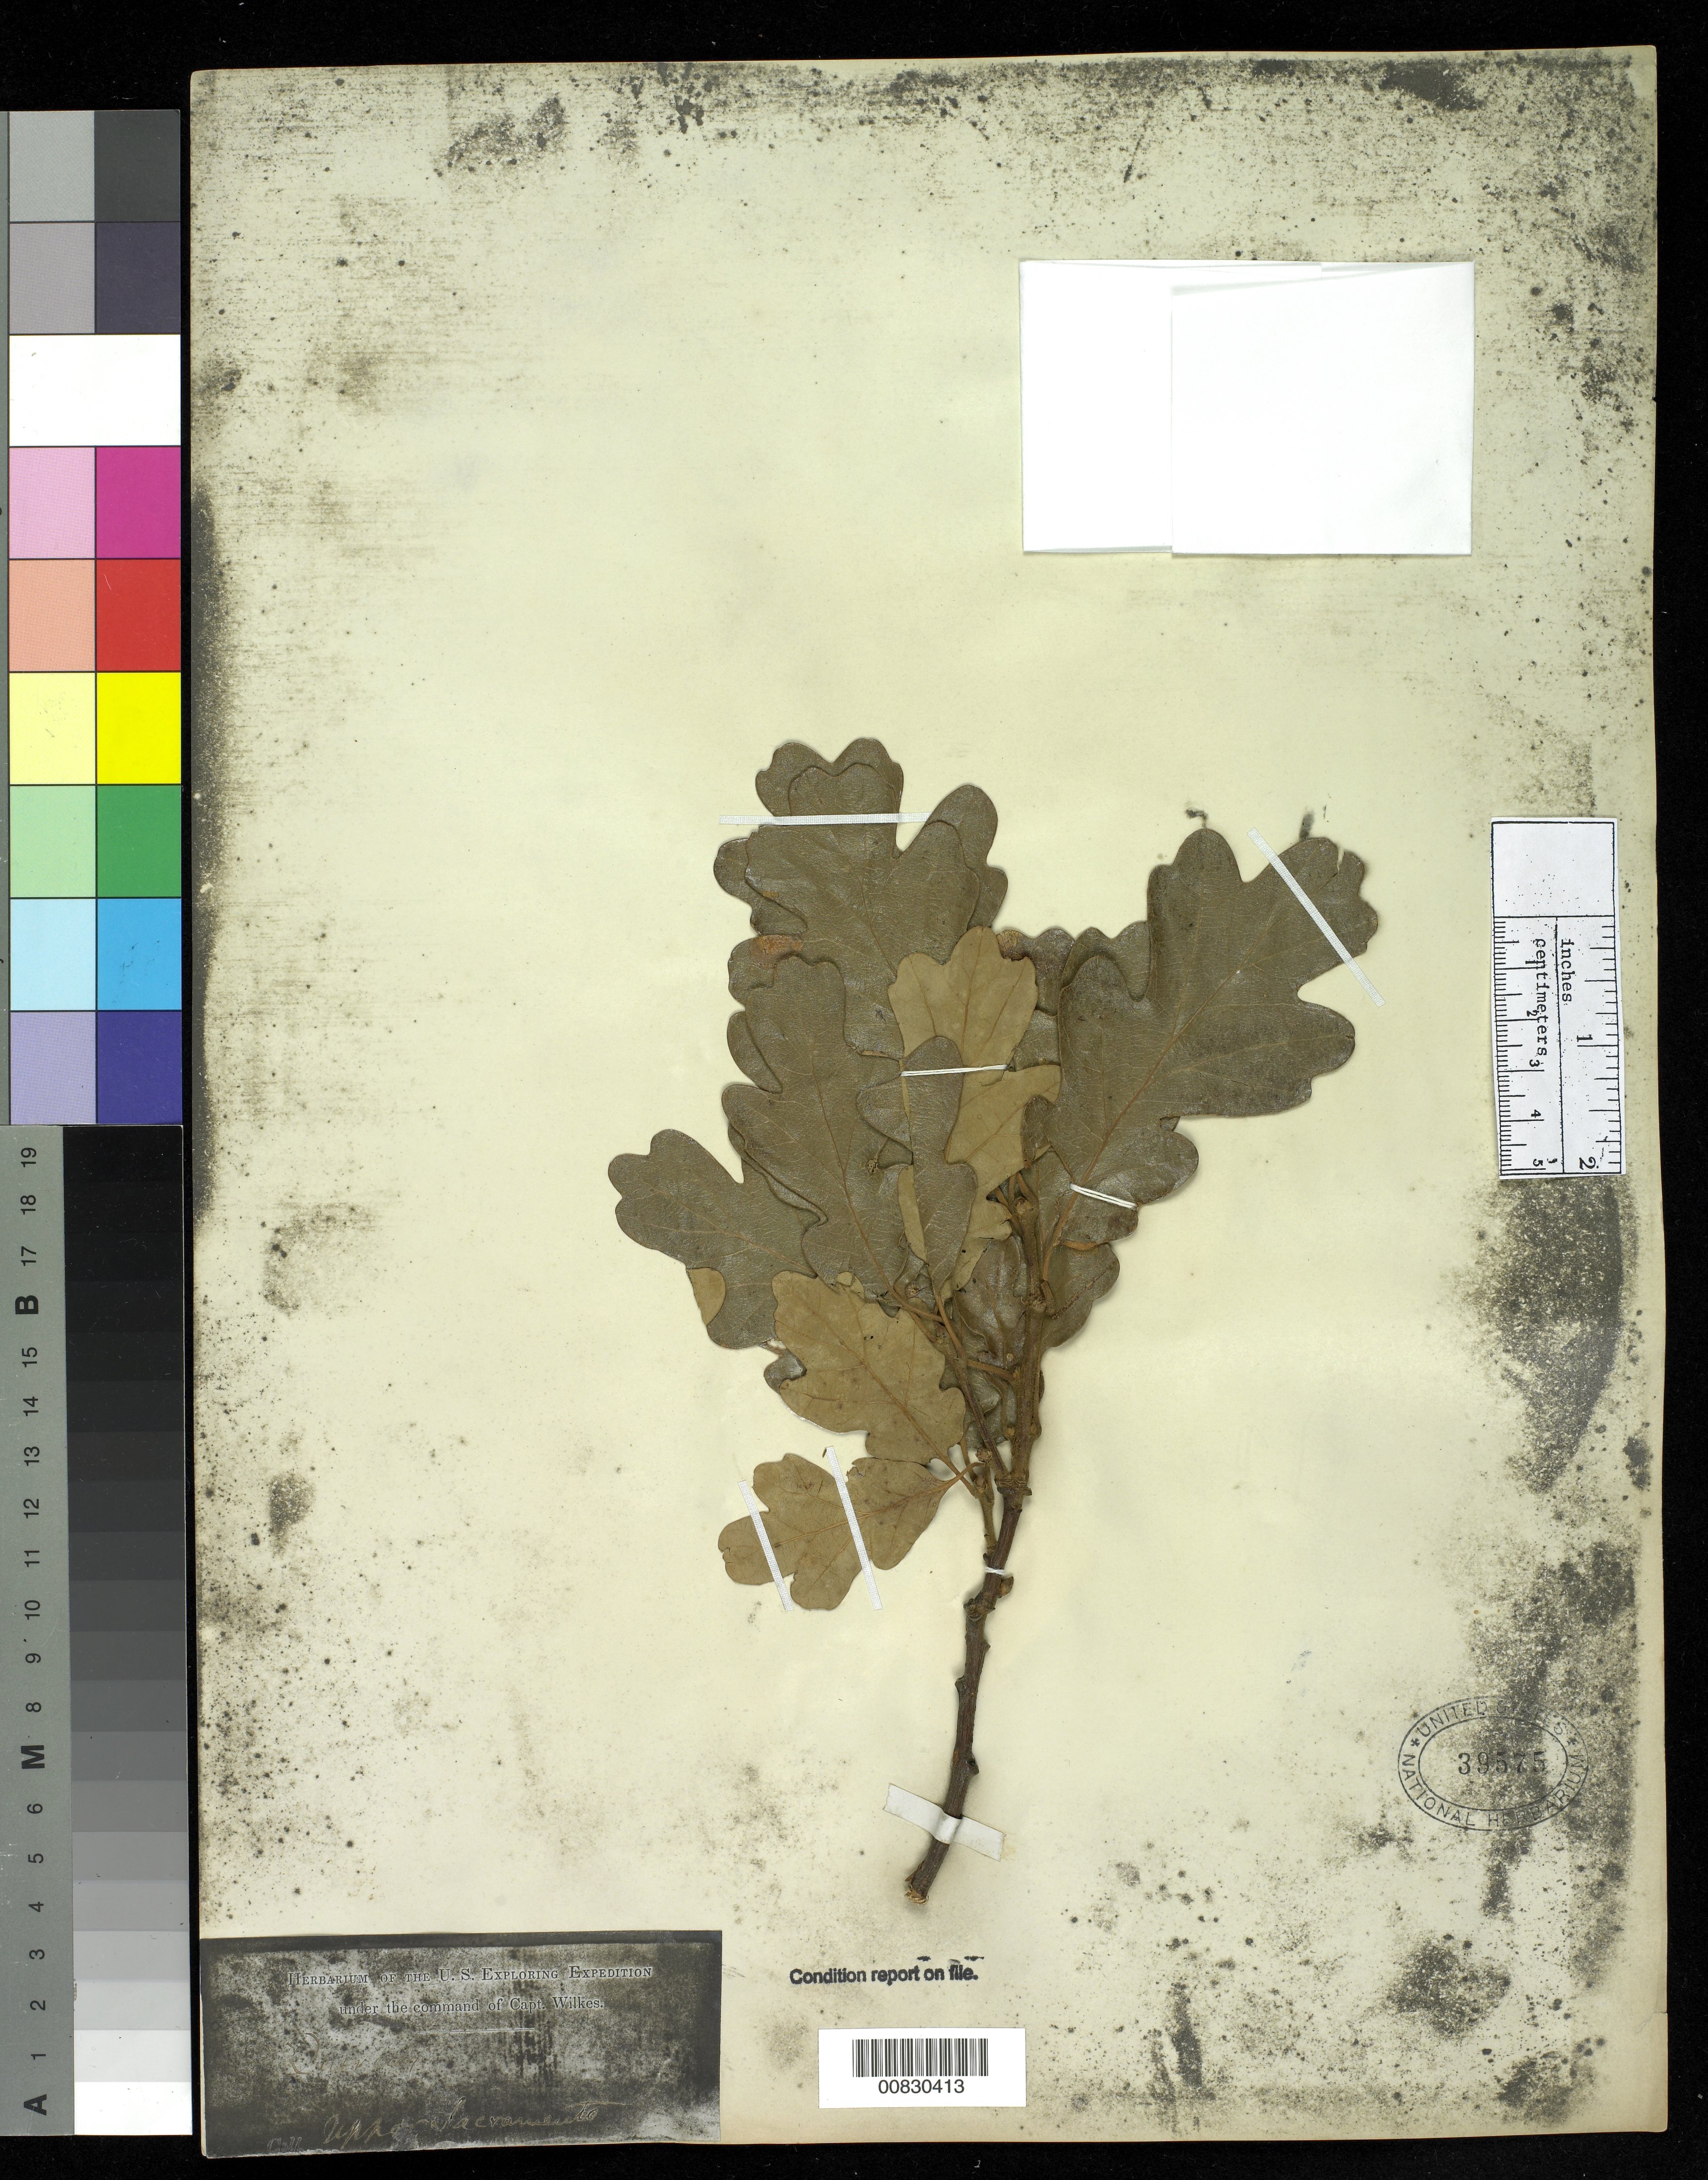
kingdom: Plantae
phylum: Tracheophyta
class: Magnoliopsida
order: Fagales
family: Fagaceae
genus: Quercus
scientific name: Quercus garryana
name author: Douglas ex Hook.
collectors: Wilkes Explor. Exped.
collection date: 1838/1842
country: United States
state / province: California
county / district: Sacramento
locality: Upper Sacramento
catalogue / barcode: US 39575